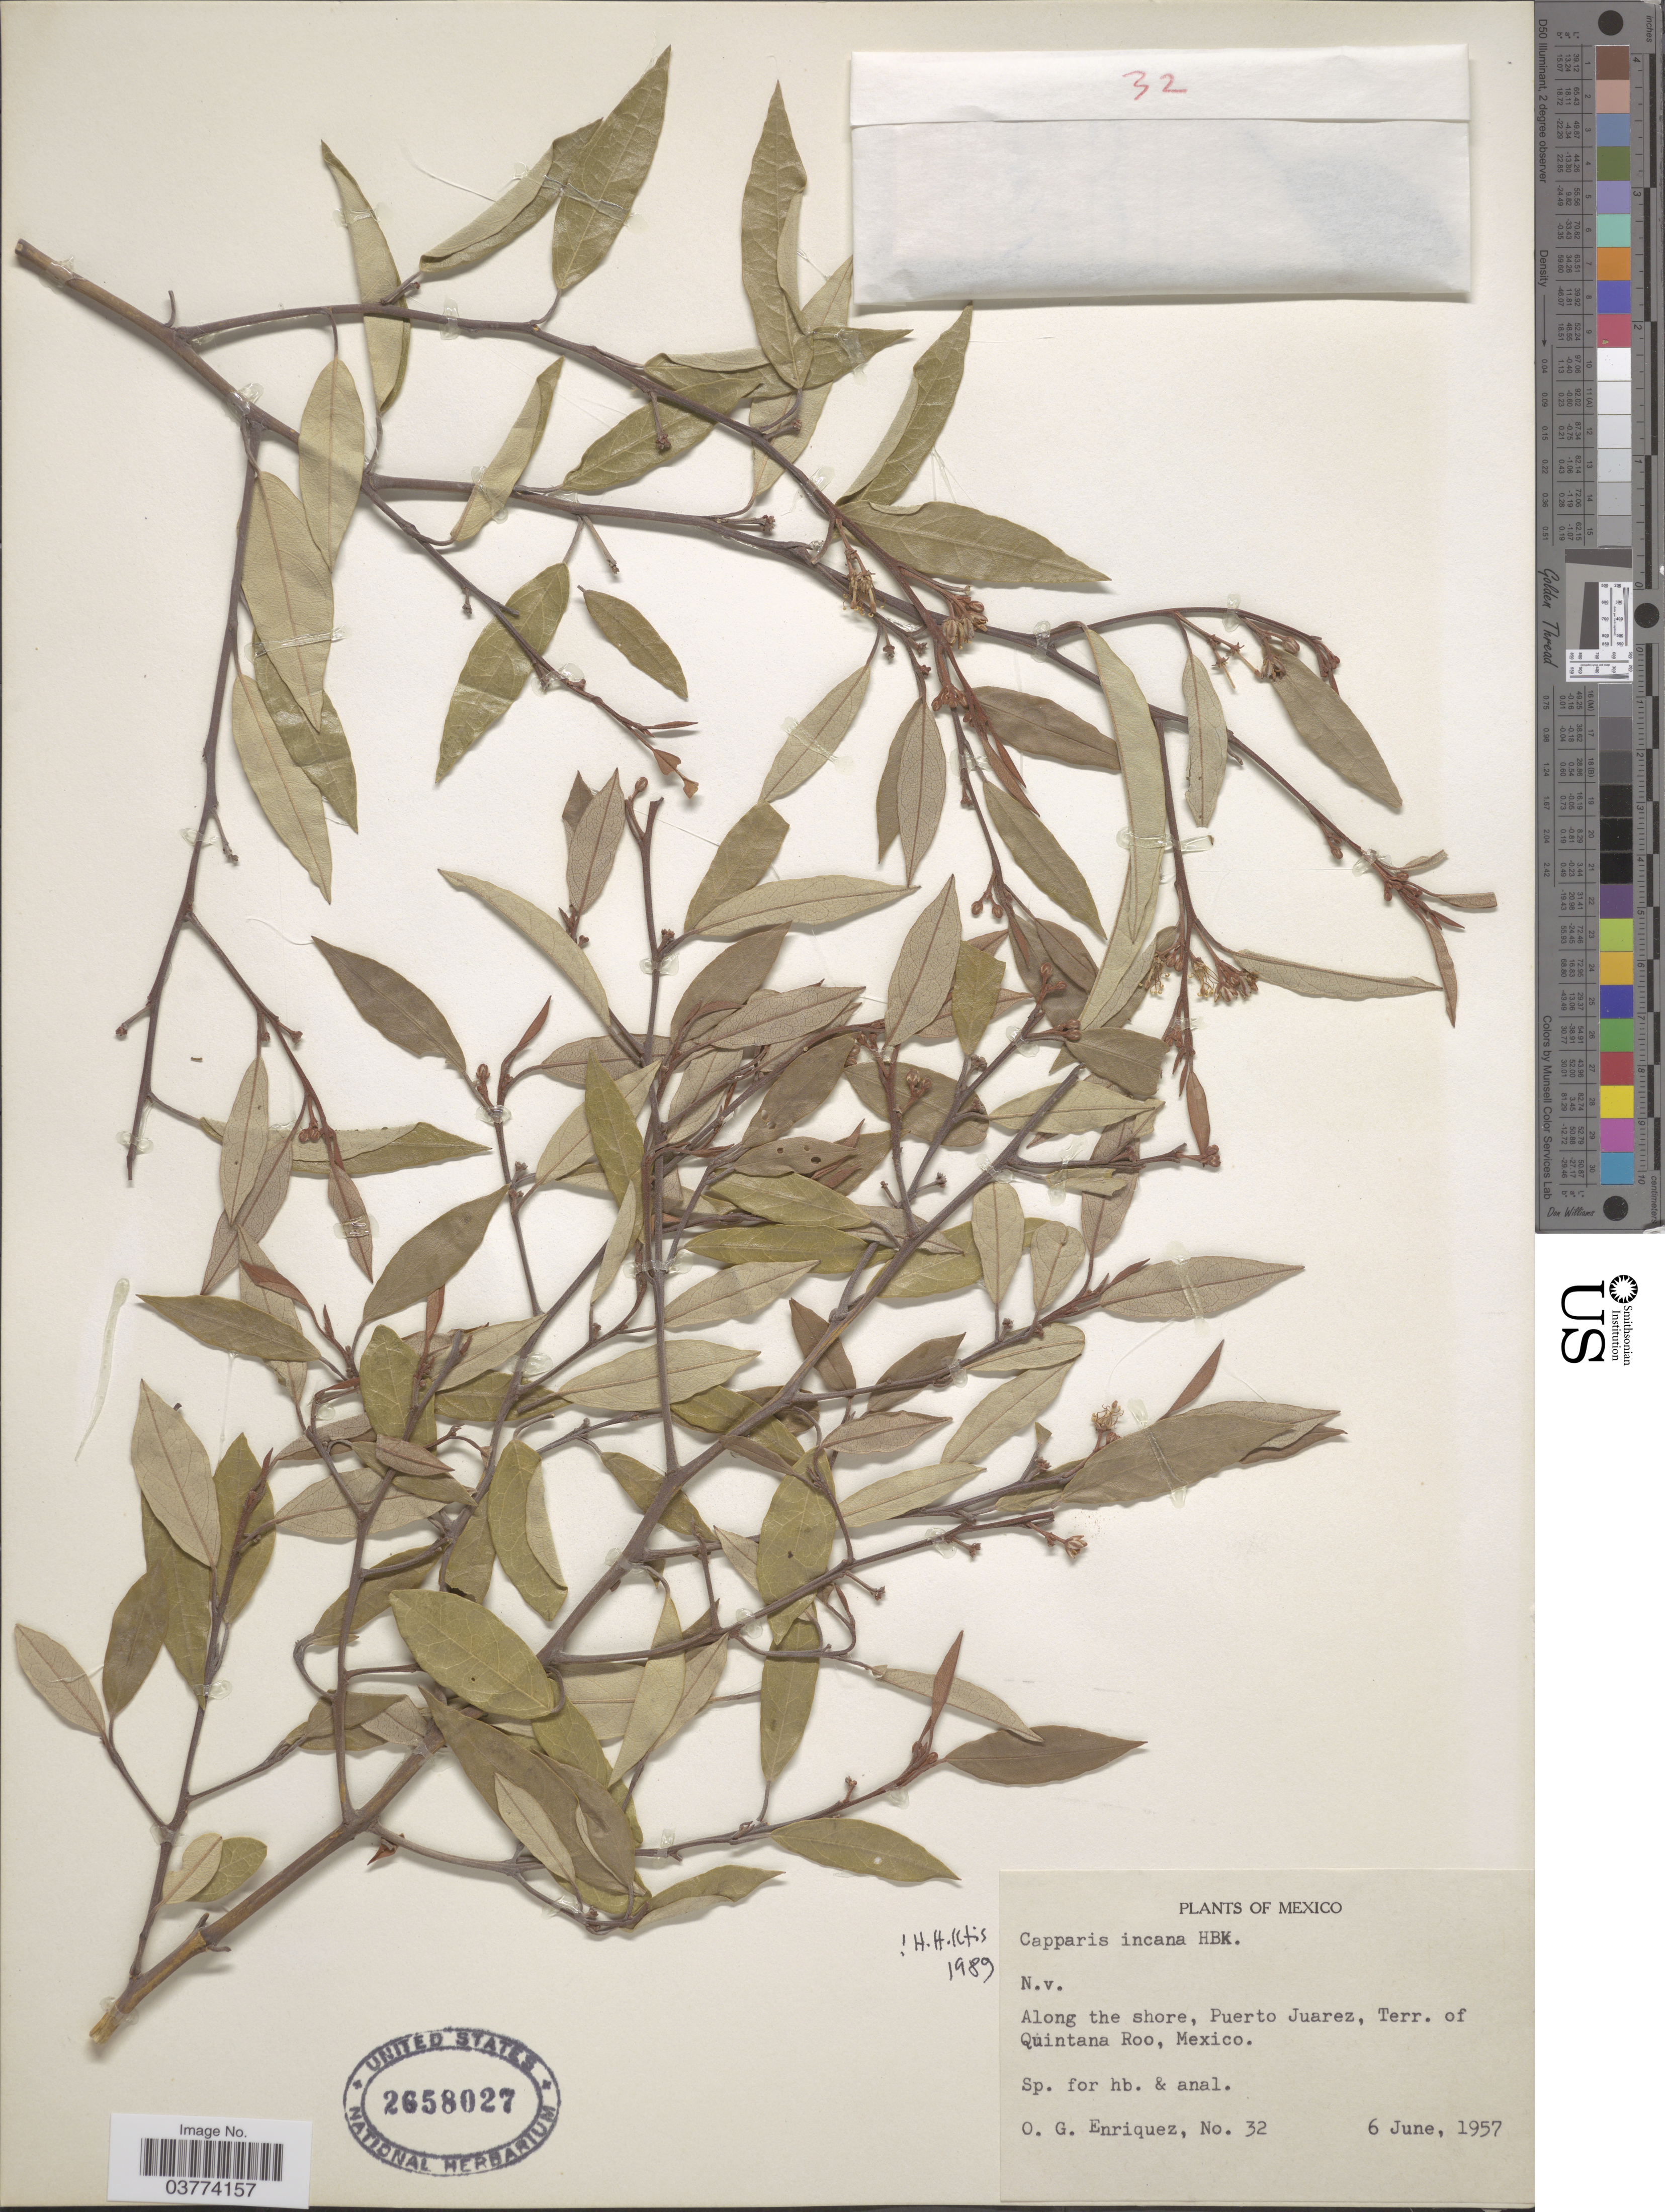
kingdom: Plantae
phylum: Tracheophyta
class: Magnoliopsida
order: Brassicales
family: Capparaceae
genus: Quadrella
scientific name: Quadrella incana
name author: (Kunth) Iltis & Cornejo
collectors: O. Enriquez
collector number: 32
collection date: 1957-06-06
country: Mexico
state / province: Quintana Roo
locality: Along the shore, Puerto Juarez.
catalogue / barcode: US 2658027